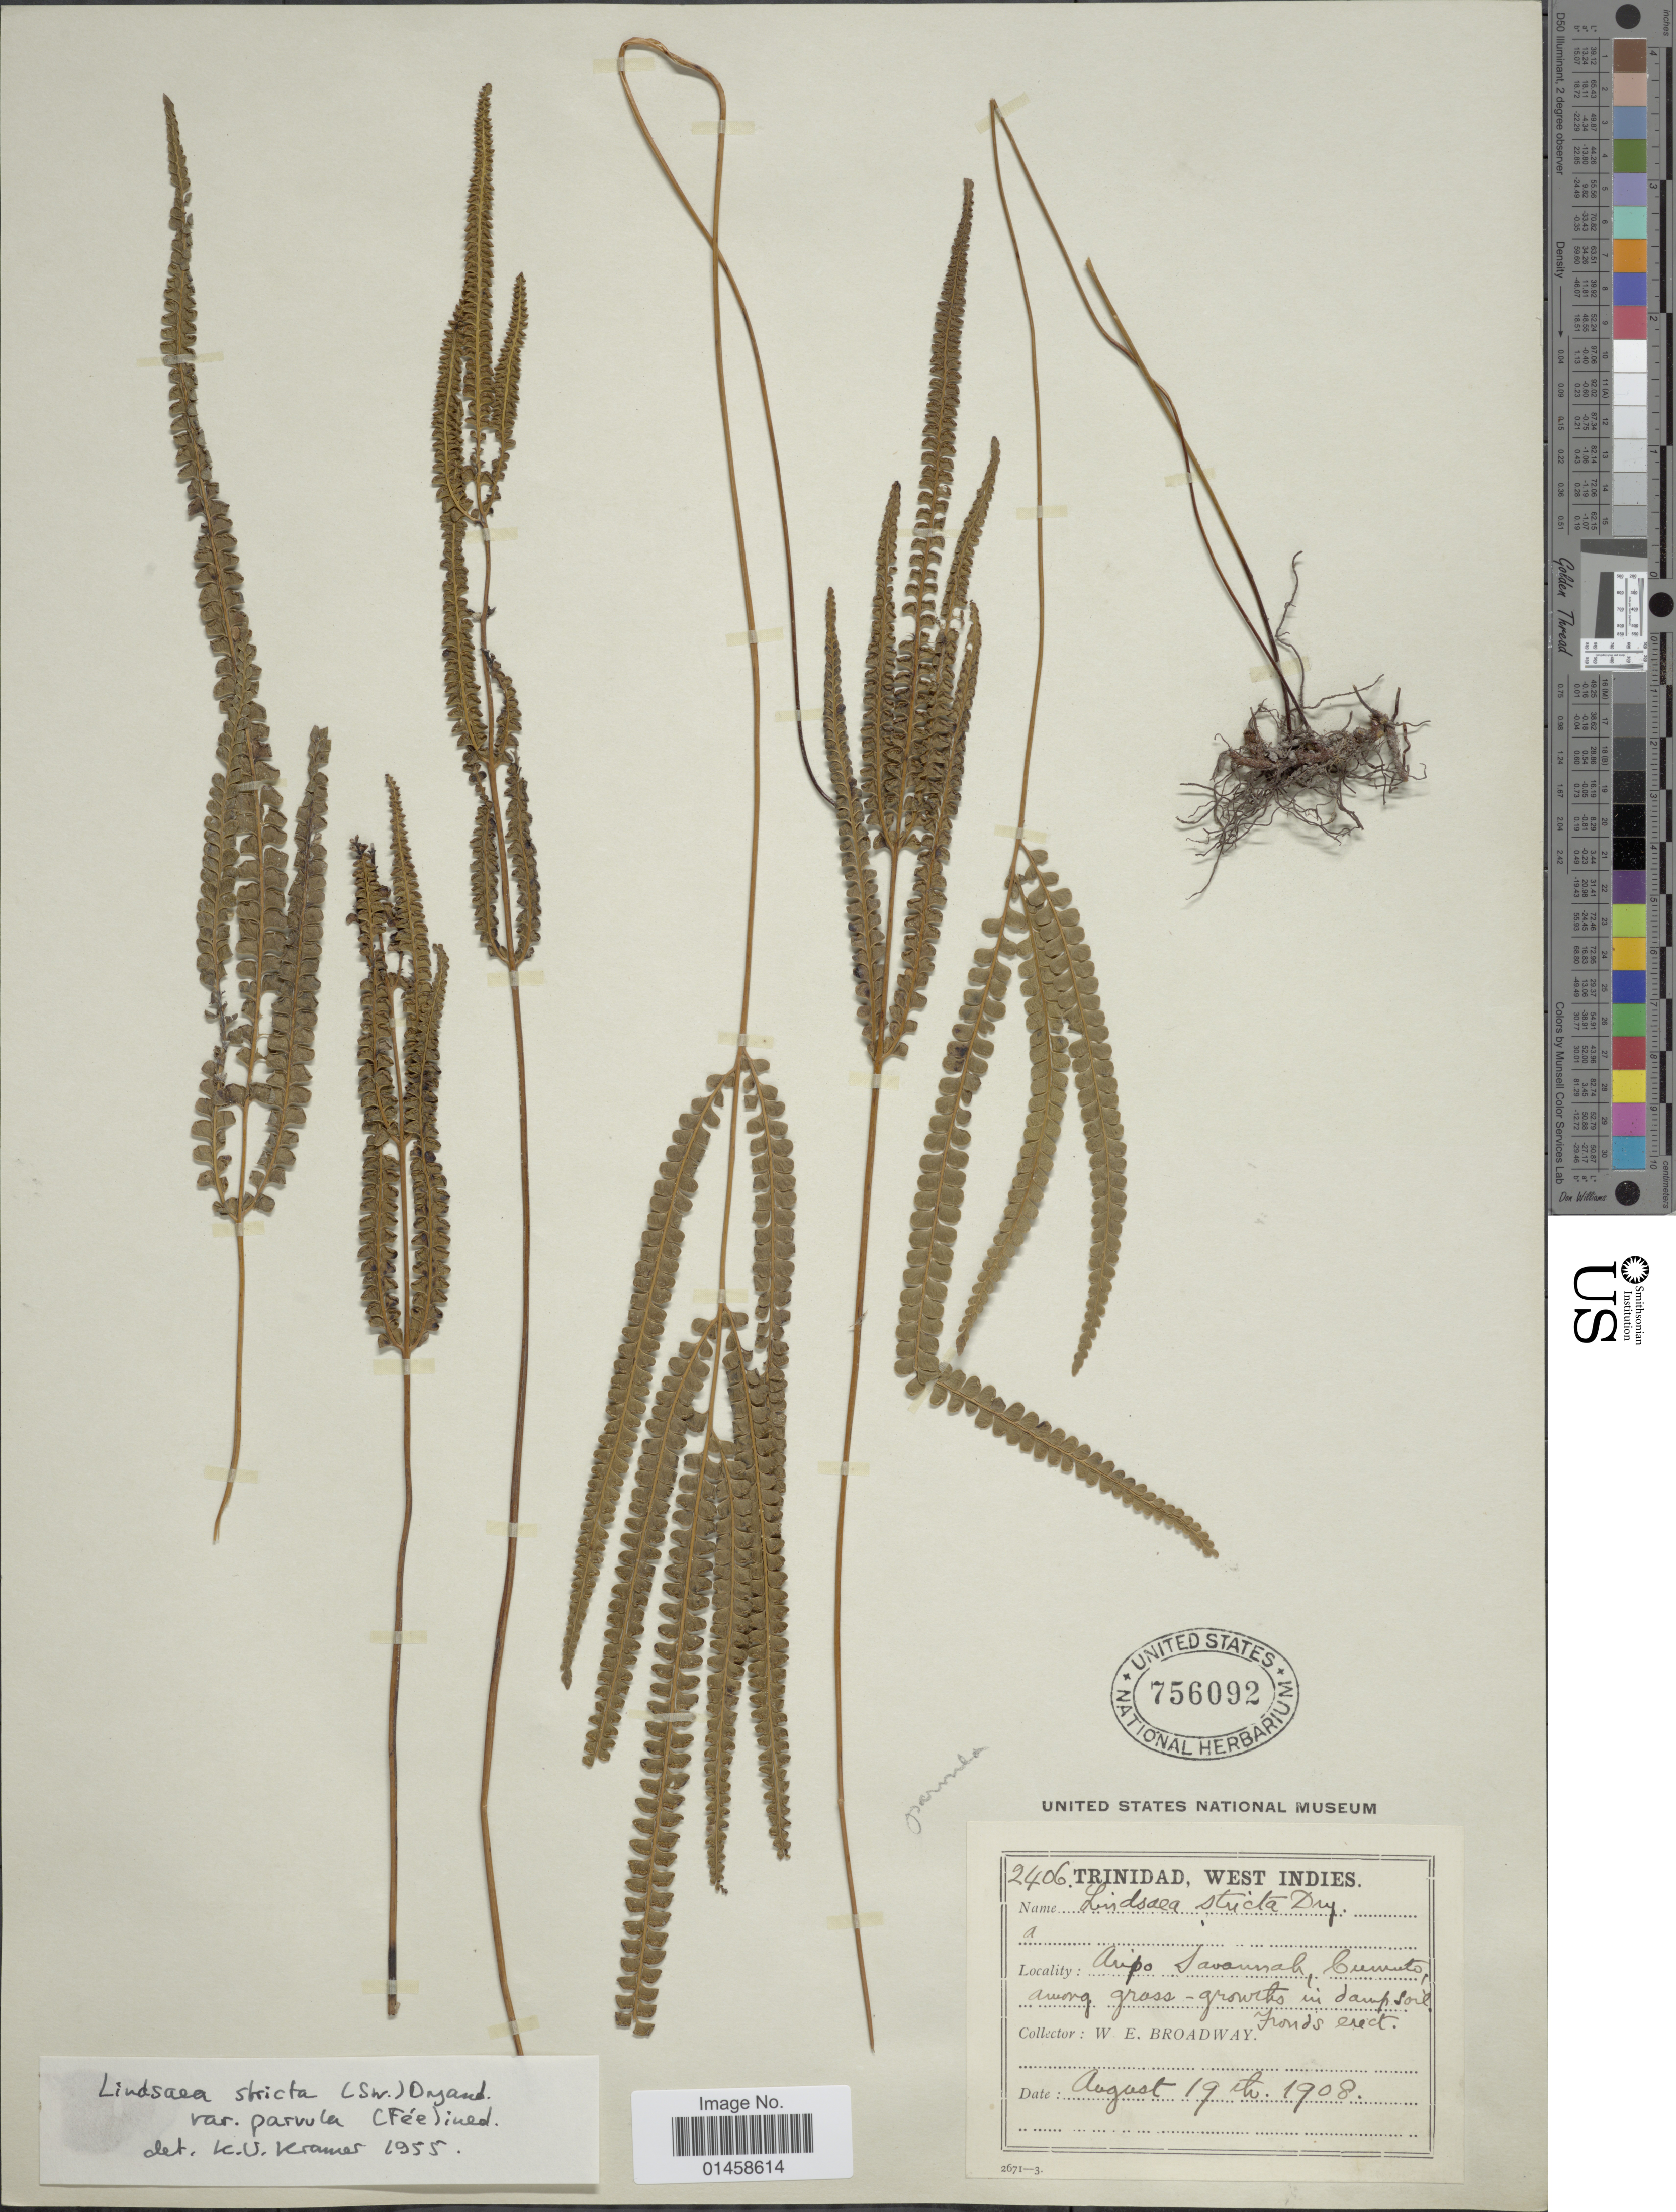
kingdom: Plantae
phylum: Tracheophyta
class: Polypodiopsida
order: Polypodiales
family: Lindsaeaceae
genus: Lindsaea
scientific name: Lindsaea stricta var. parvula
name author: (Fée) K.U. Kramer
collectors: W. E. Broadway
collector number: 2406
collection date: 1908-08-19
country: Trinidad and Tobago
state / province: Trinidad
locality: Aripo Savannah, Cumuto among grass growths in damp soil.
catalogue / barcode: US 756092